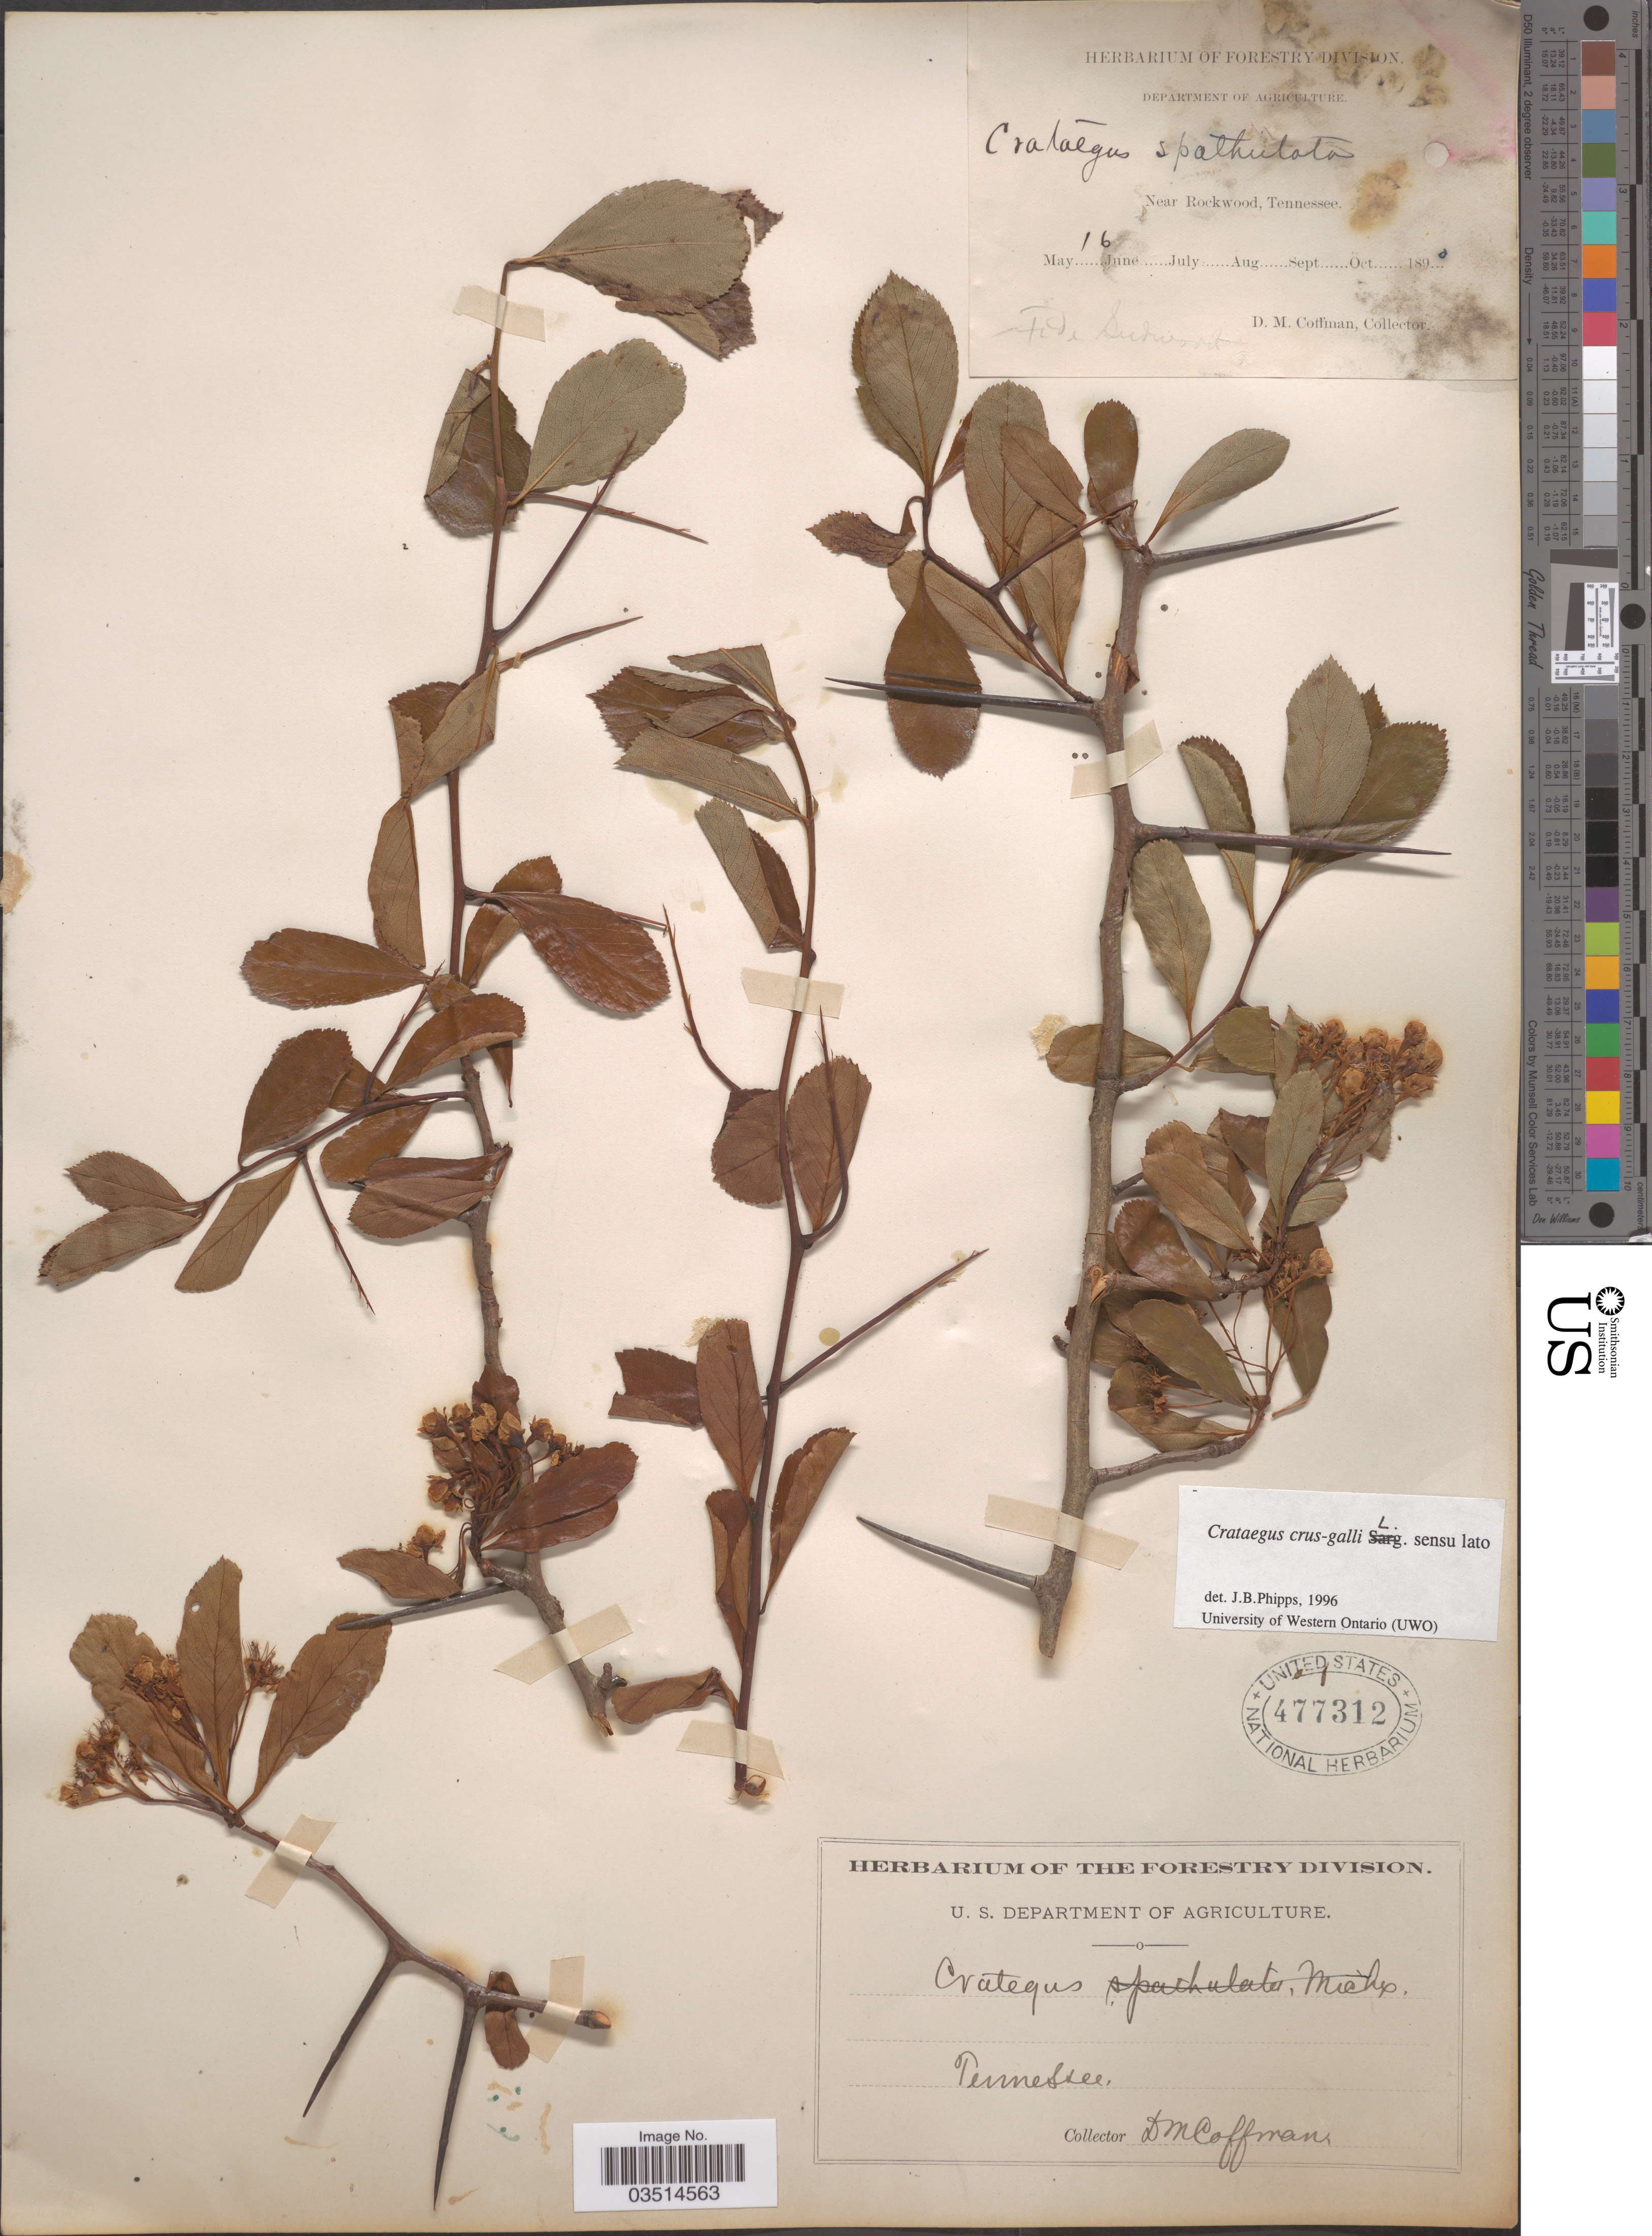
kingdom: Plantae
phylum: Tracheophyta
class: Magnoliopsida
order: Rosales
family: Rosaceae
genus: Crataegus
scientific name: Crataegus crus-galli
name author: L.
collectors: D. M. Coffman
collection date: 1890-05-16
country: United States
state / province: Tennessee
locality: Near Rockwood.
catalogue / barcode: US 477312